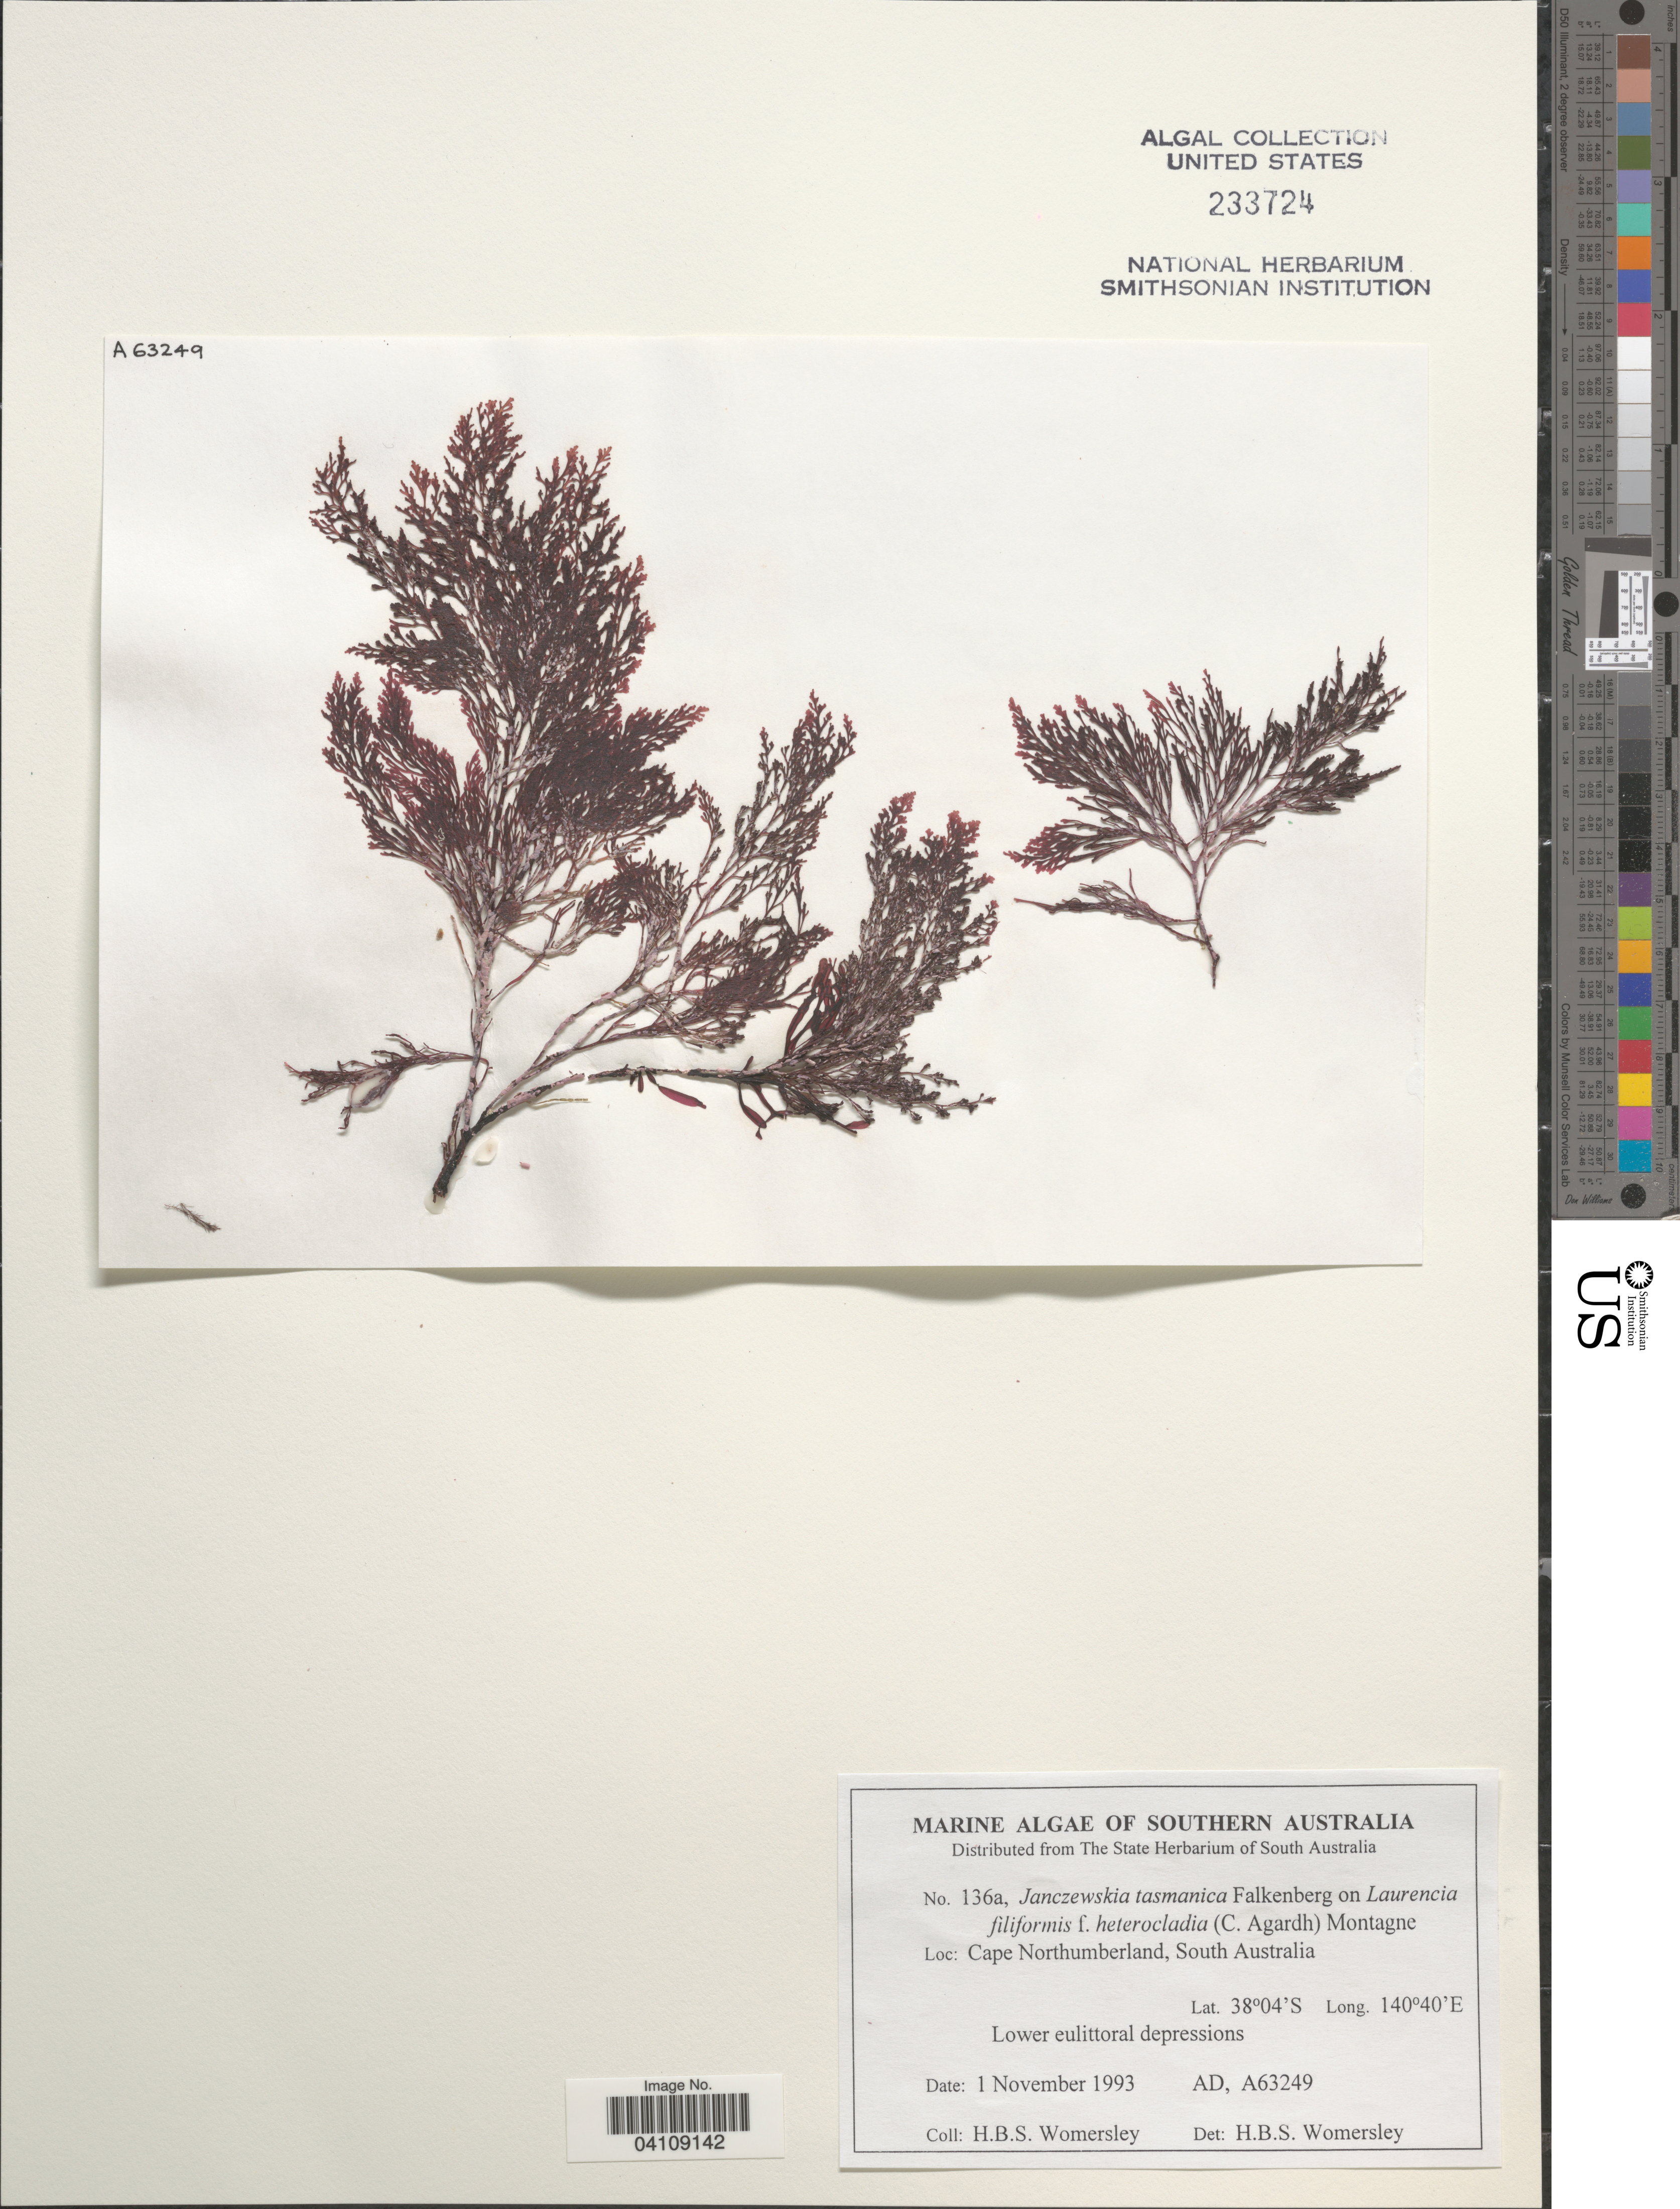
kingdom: Plantae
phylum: Rhodophyta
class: Florideophyceae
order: Ceramiales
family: Rhodomelaceae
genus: Janczewskia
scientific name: Janczewskia tasmanica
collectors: H. B. S. Womersley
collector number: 136a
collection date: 1993-11-01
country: Australia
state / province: South Australia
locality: Southern Australia. Cape Northumberland.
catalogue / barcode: US 233724